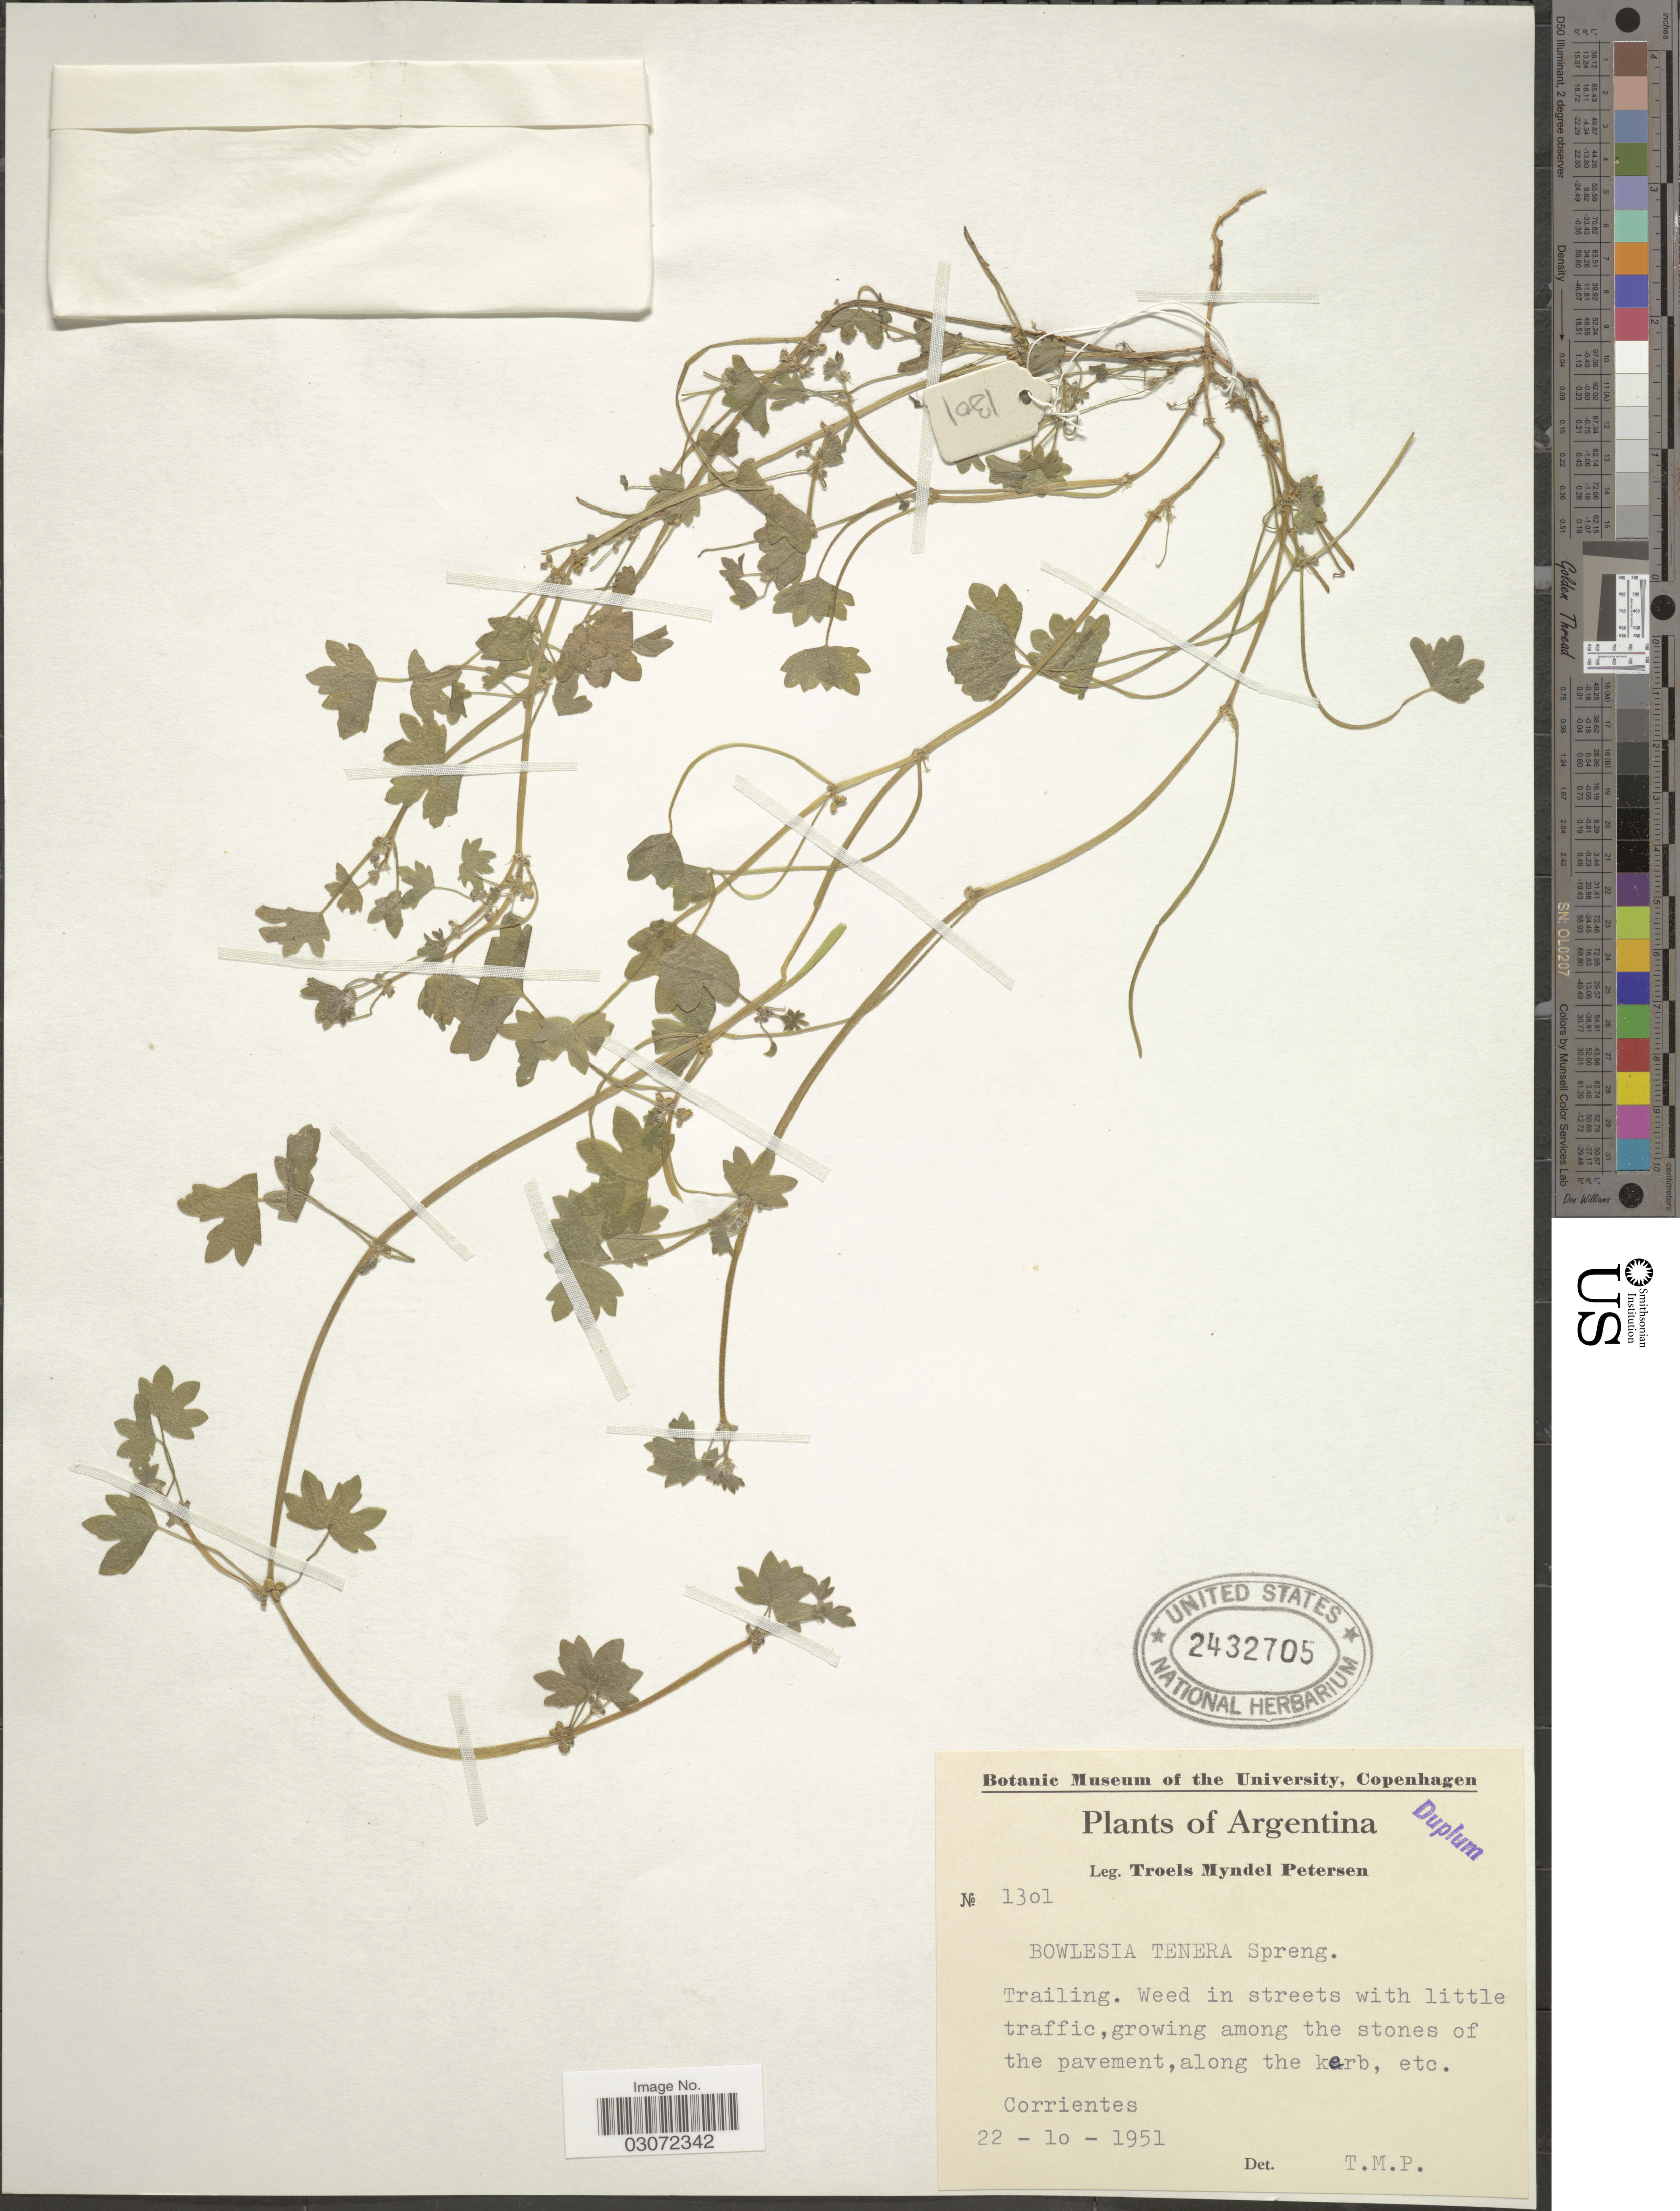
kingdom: Plantae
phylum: Tracheophyta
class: Magnoliopsida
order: Apiales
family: Apiaceae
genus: Bowlesia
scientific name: Bowlesia incana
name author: Ruiz & Pav.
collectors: T. M. Petersen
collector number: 1301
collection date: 1951-10-22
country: Argentina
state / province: Corrientes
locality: Among the stones of the pavement, along the kerb, etc.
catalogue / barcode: US 2432705